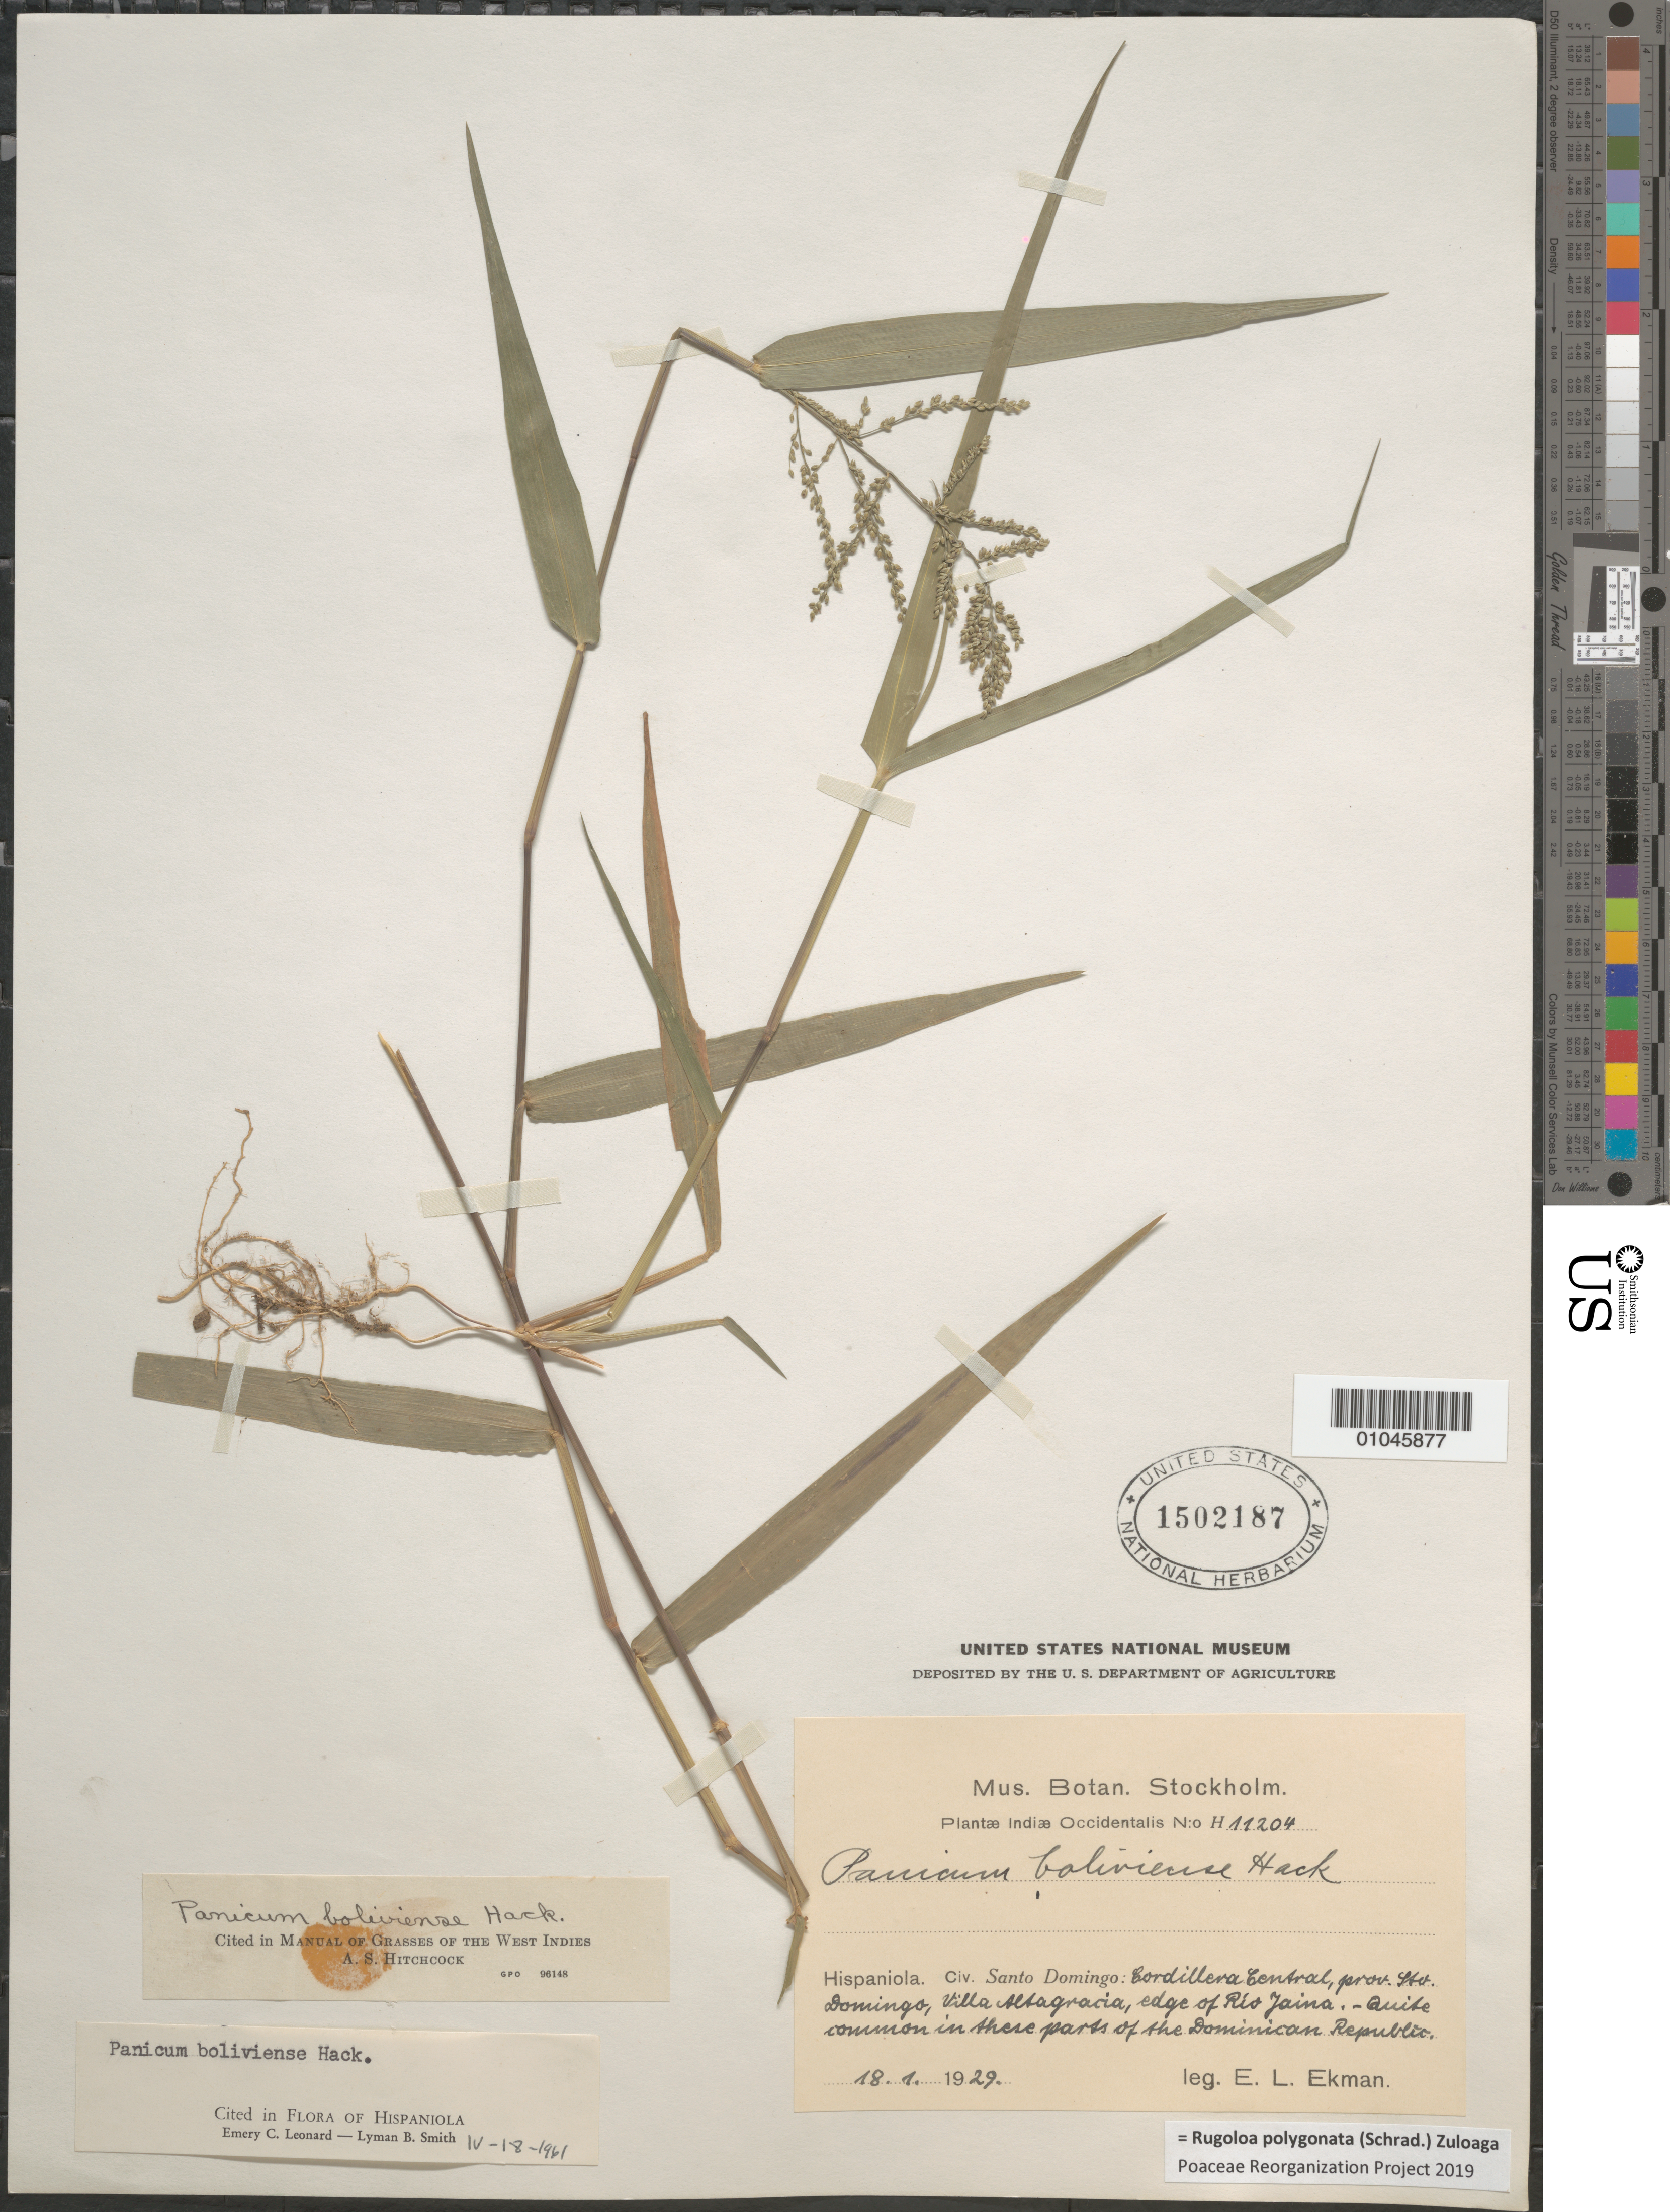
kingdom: Plantae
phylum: Tracheophyta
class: Liliopsida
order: Poales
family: Poaceae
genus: Panicum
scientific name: Panicum boliviense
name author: Hack.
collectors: E. L. Ekman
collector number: H 11204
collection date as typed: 18 Jan 1929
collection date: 1929-01-18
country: Dominican Republic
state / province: Distrito Nacional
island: Hispaniola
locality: Edge of Rio Jaina. common in this part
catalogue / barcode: US 1502187